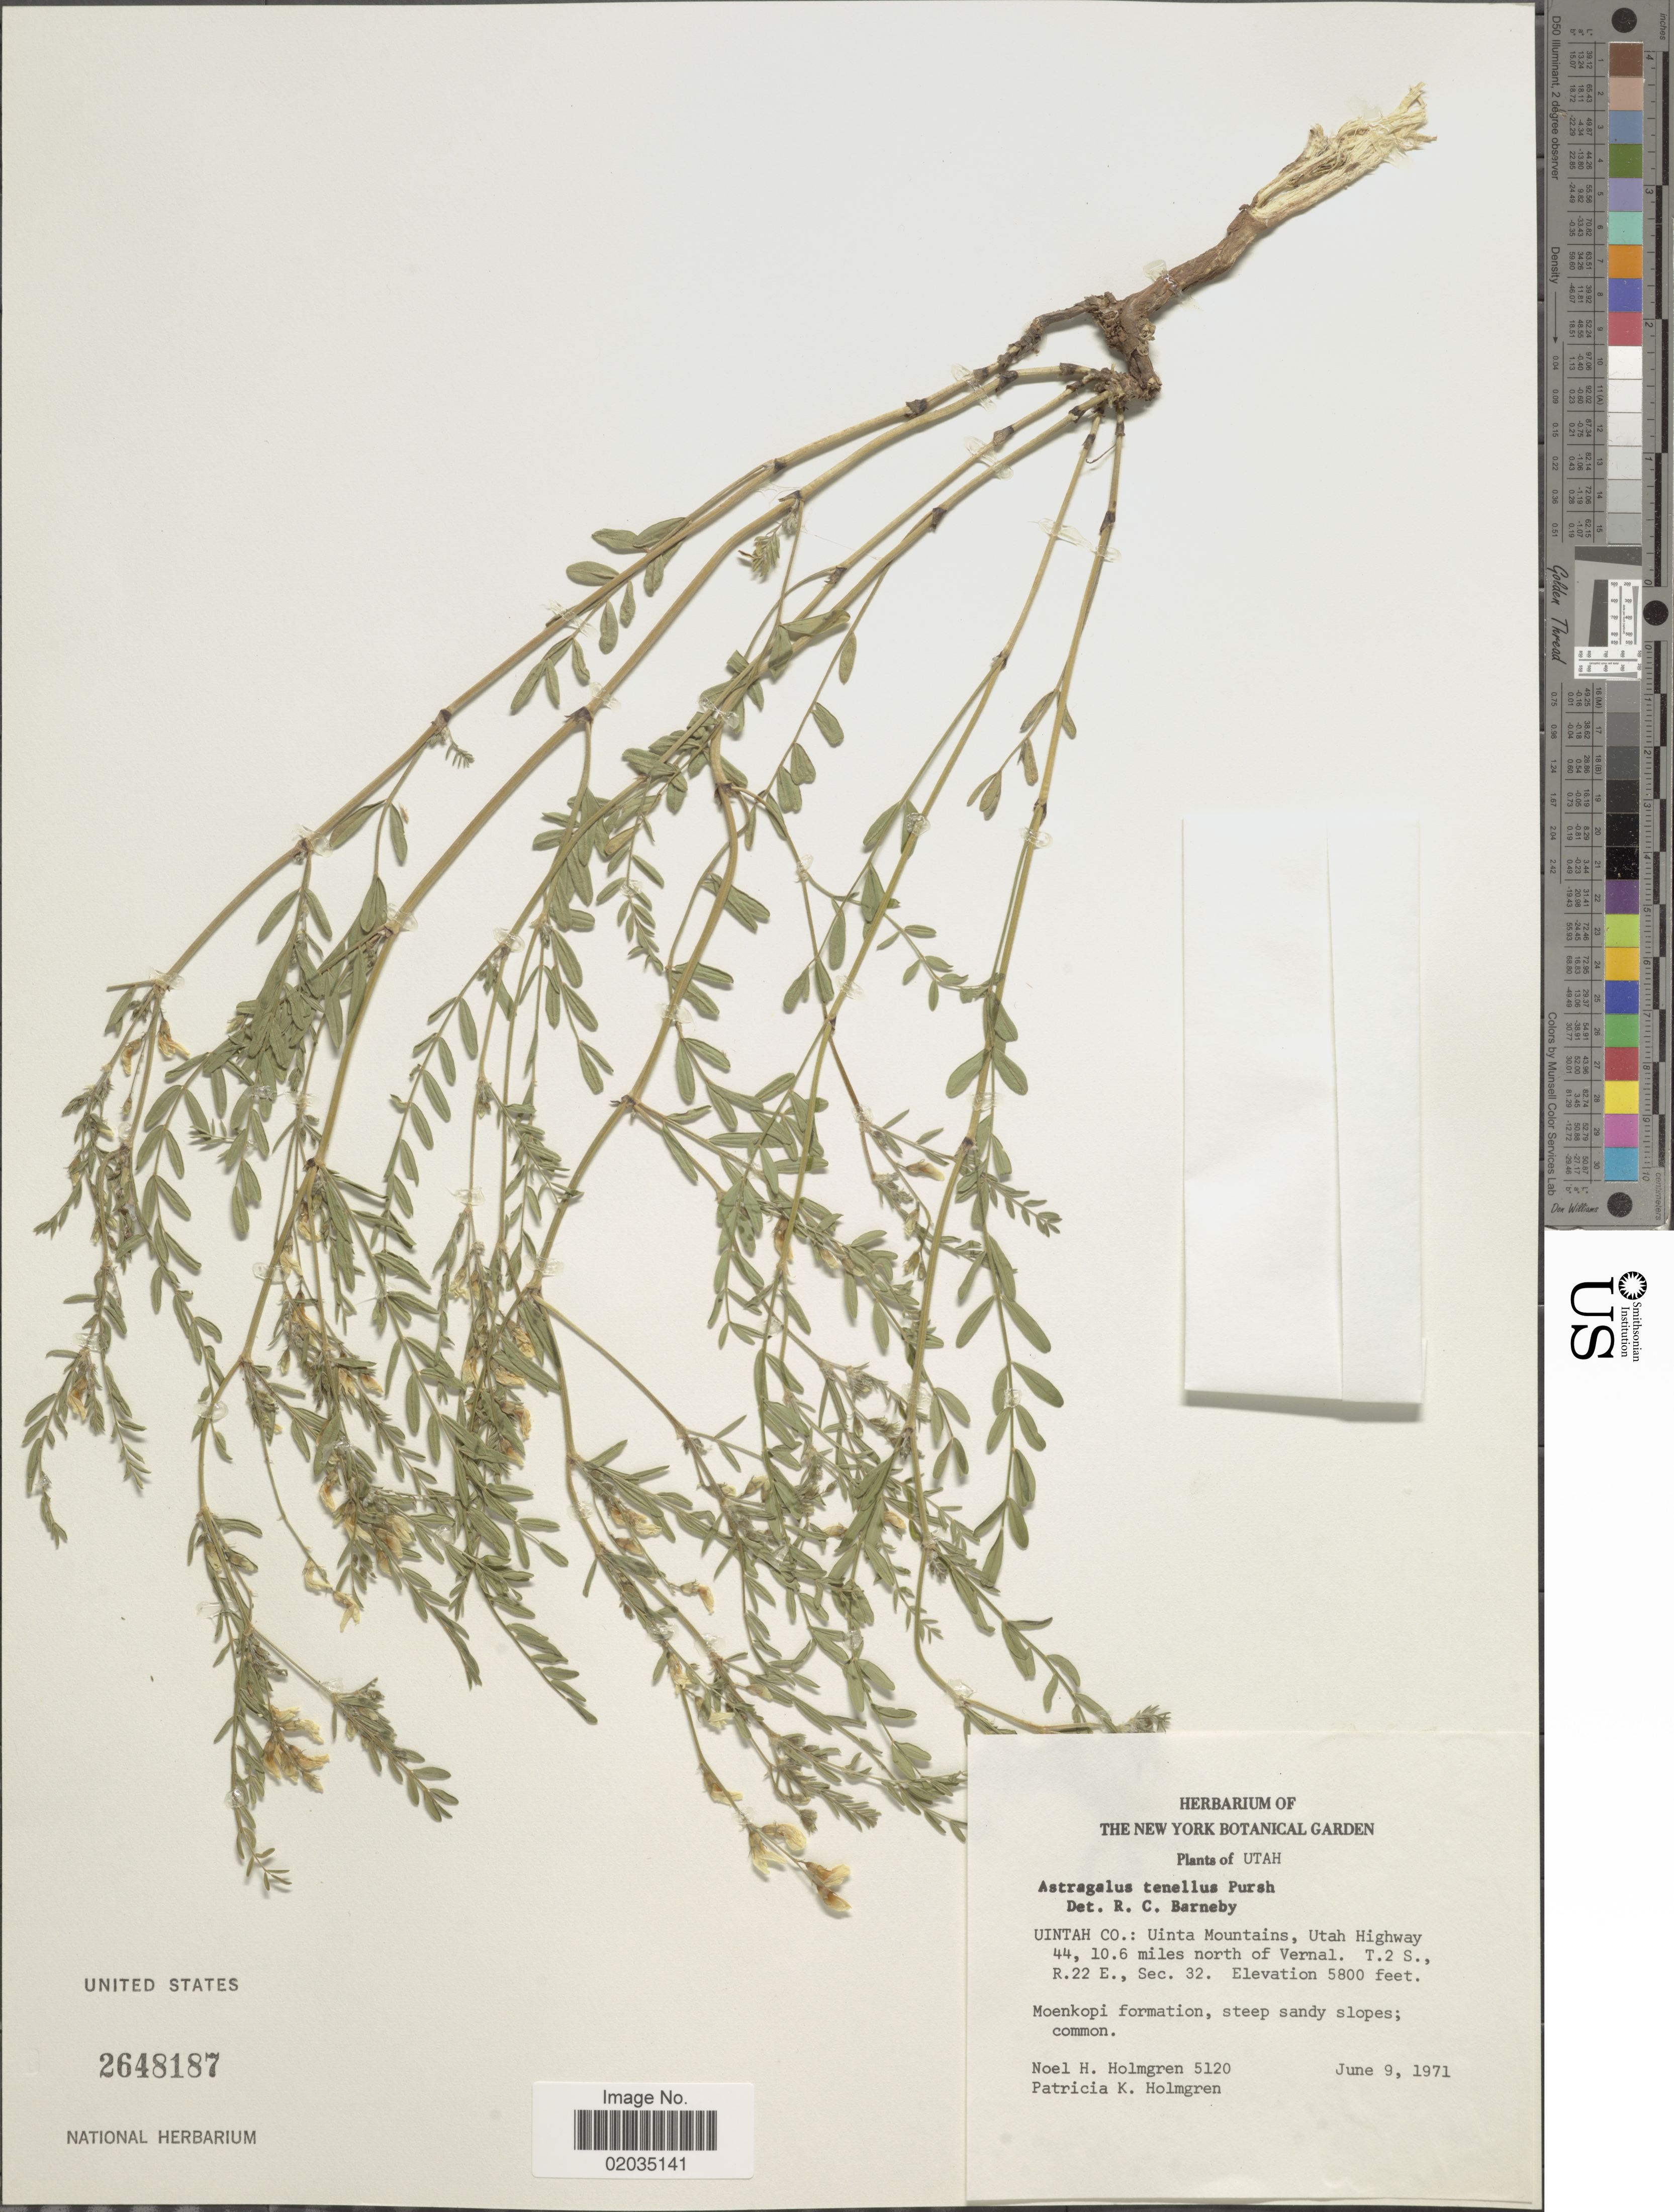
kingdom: Plantae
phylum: Tracheophyta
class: Magnoliopsida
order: Fabales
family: Fabaceae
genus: Astragalus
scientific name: Astragalus tenellus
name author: Pursh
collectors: N. H. Holmgren & P. K. Holmgren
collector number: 5120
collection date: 1971-06-09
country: United States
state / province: Utah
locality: Uintah Co: Uinta Mountains, Utah Highway 44, 10.6 miles north of Vernal. T. 2 S., R. 22 E., Sec. 32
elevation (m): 1768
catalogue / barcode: US 2648187